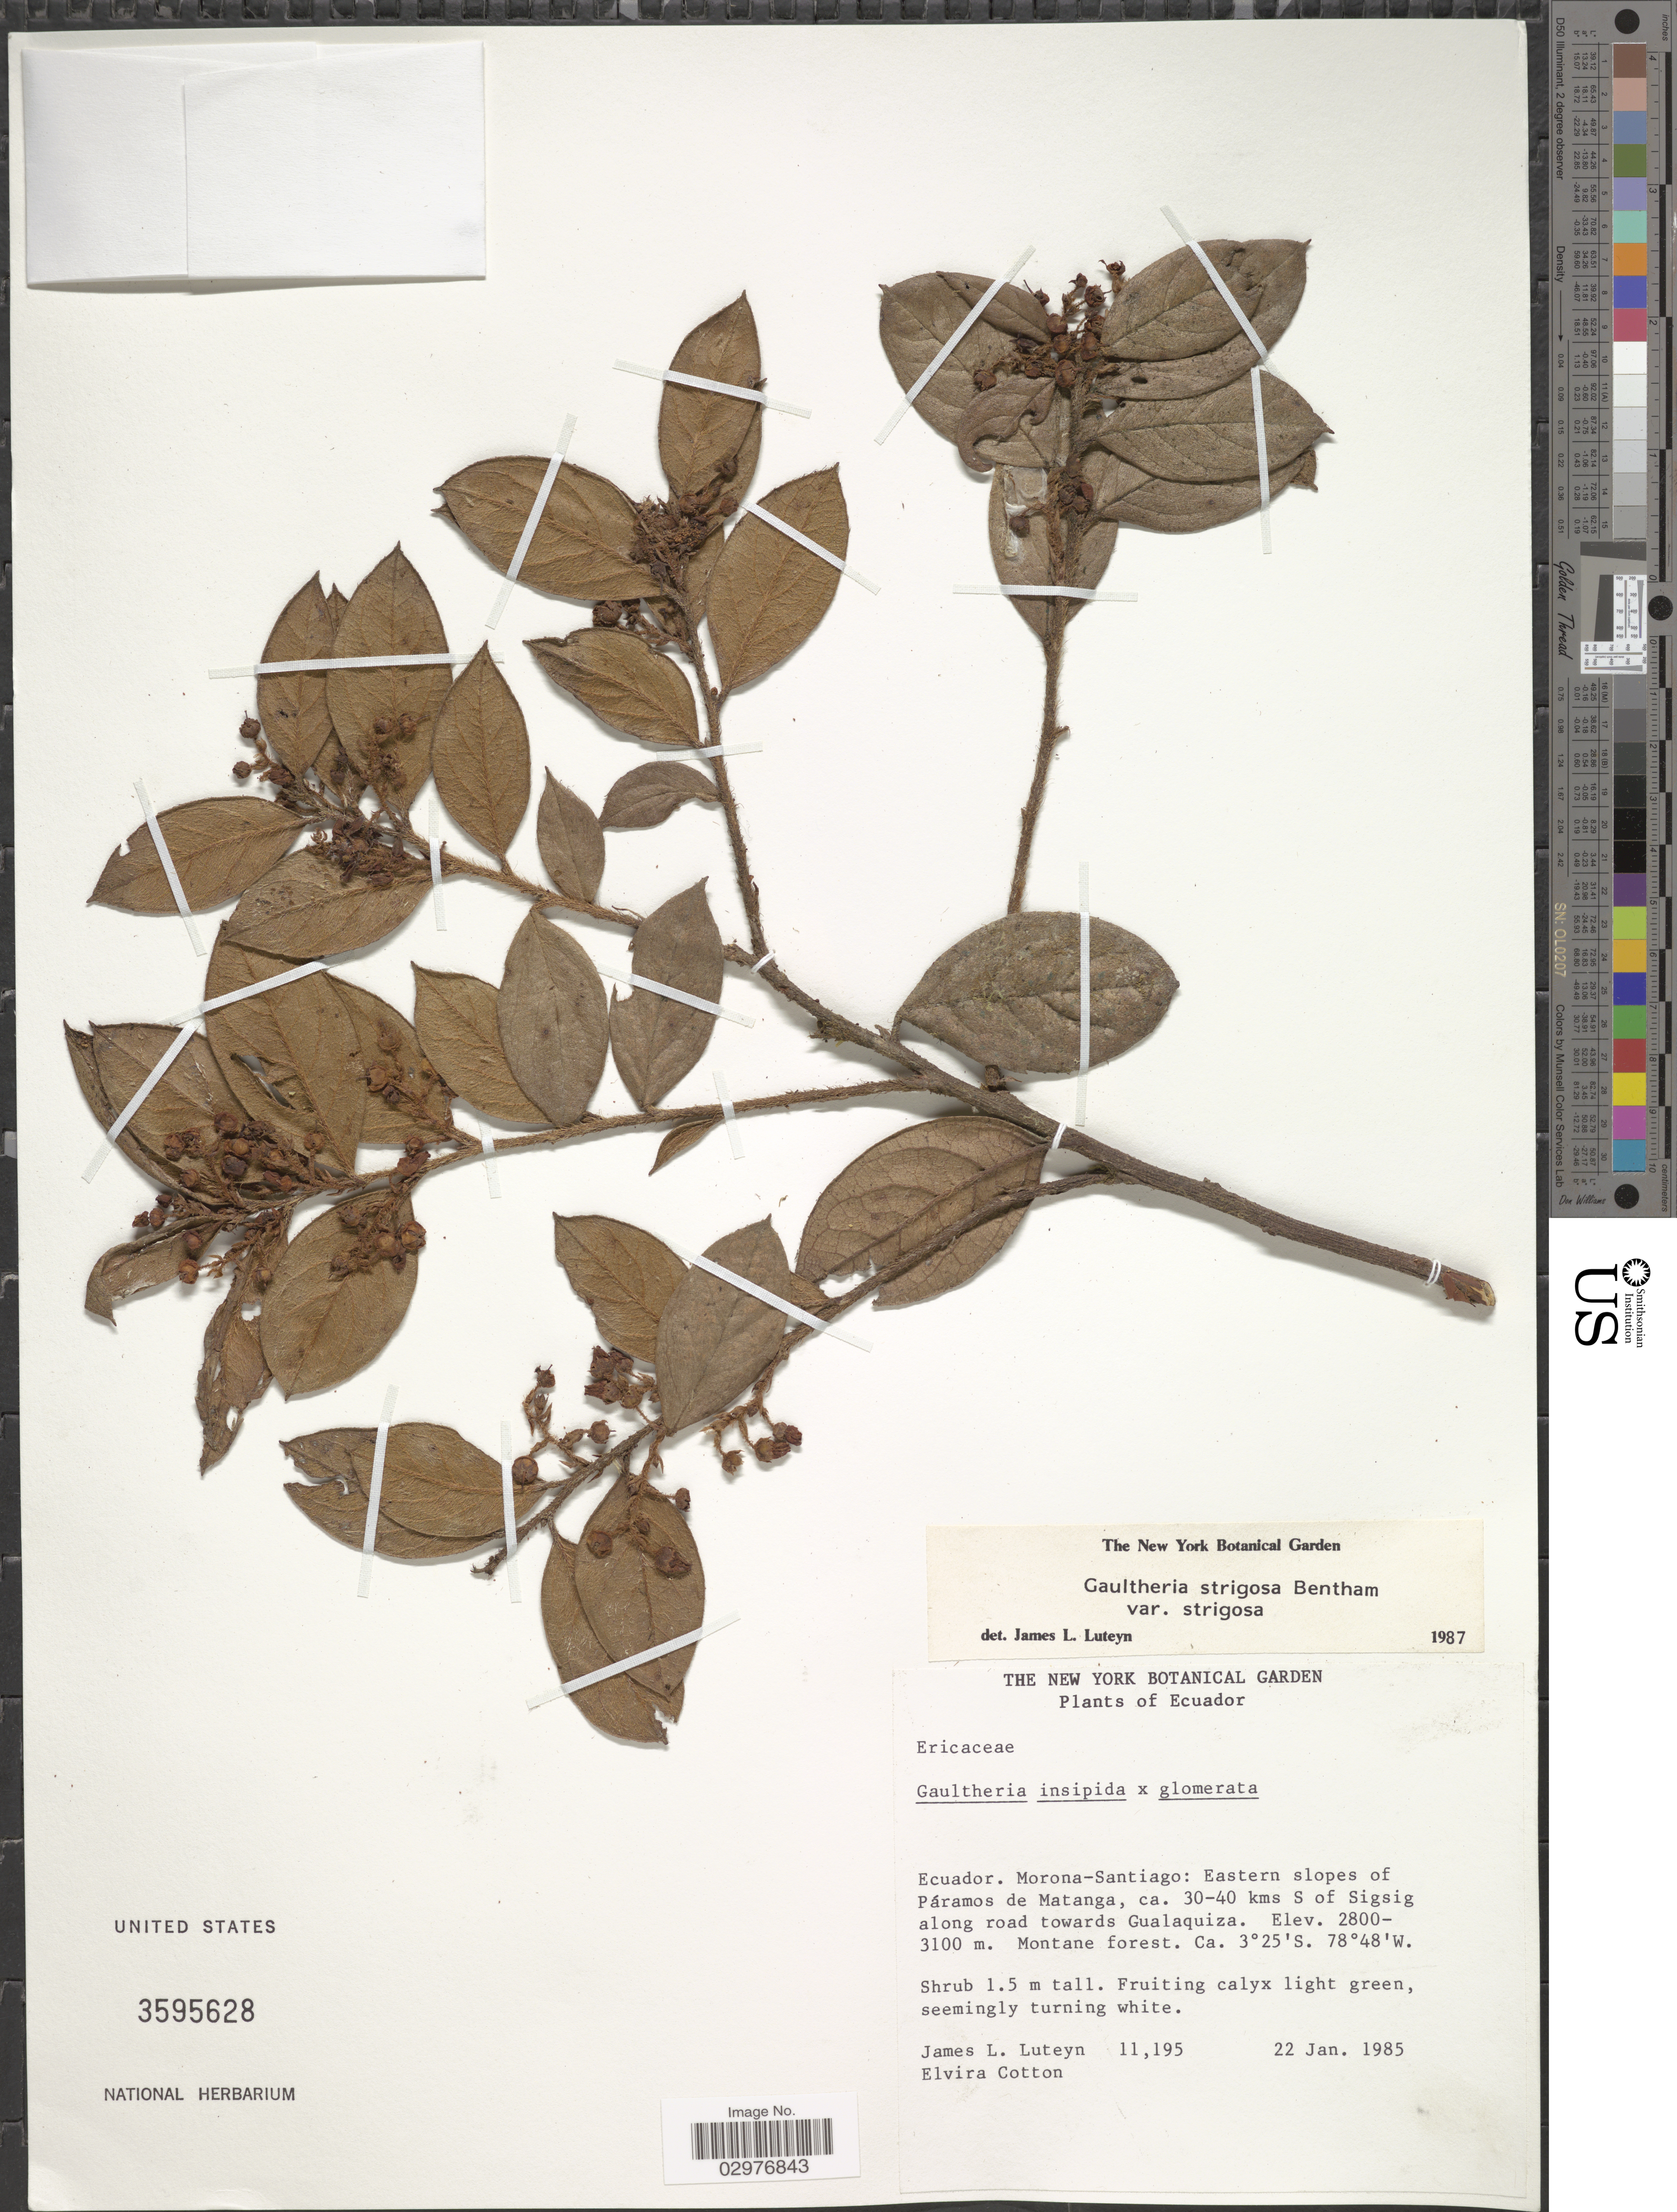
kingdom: Plantae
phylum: Tracheophyta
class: Magnoliopsida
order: Ericales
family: Ericaceae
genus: Gaultheria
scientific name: Gaultheria strigosa var. strigosa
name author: Benth.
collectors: J. L. Luteyn & E. Cotton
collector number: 11195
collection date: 1985-01-22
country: Ecuador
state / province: Morona-Santiago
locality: Eastern slopes of Páramos de Matanga, ca. 30-40 kms S of Sigsig along road towards Gualaquiza.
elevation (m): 2800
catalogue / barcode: US 3595628